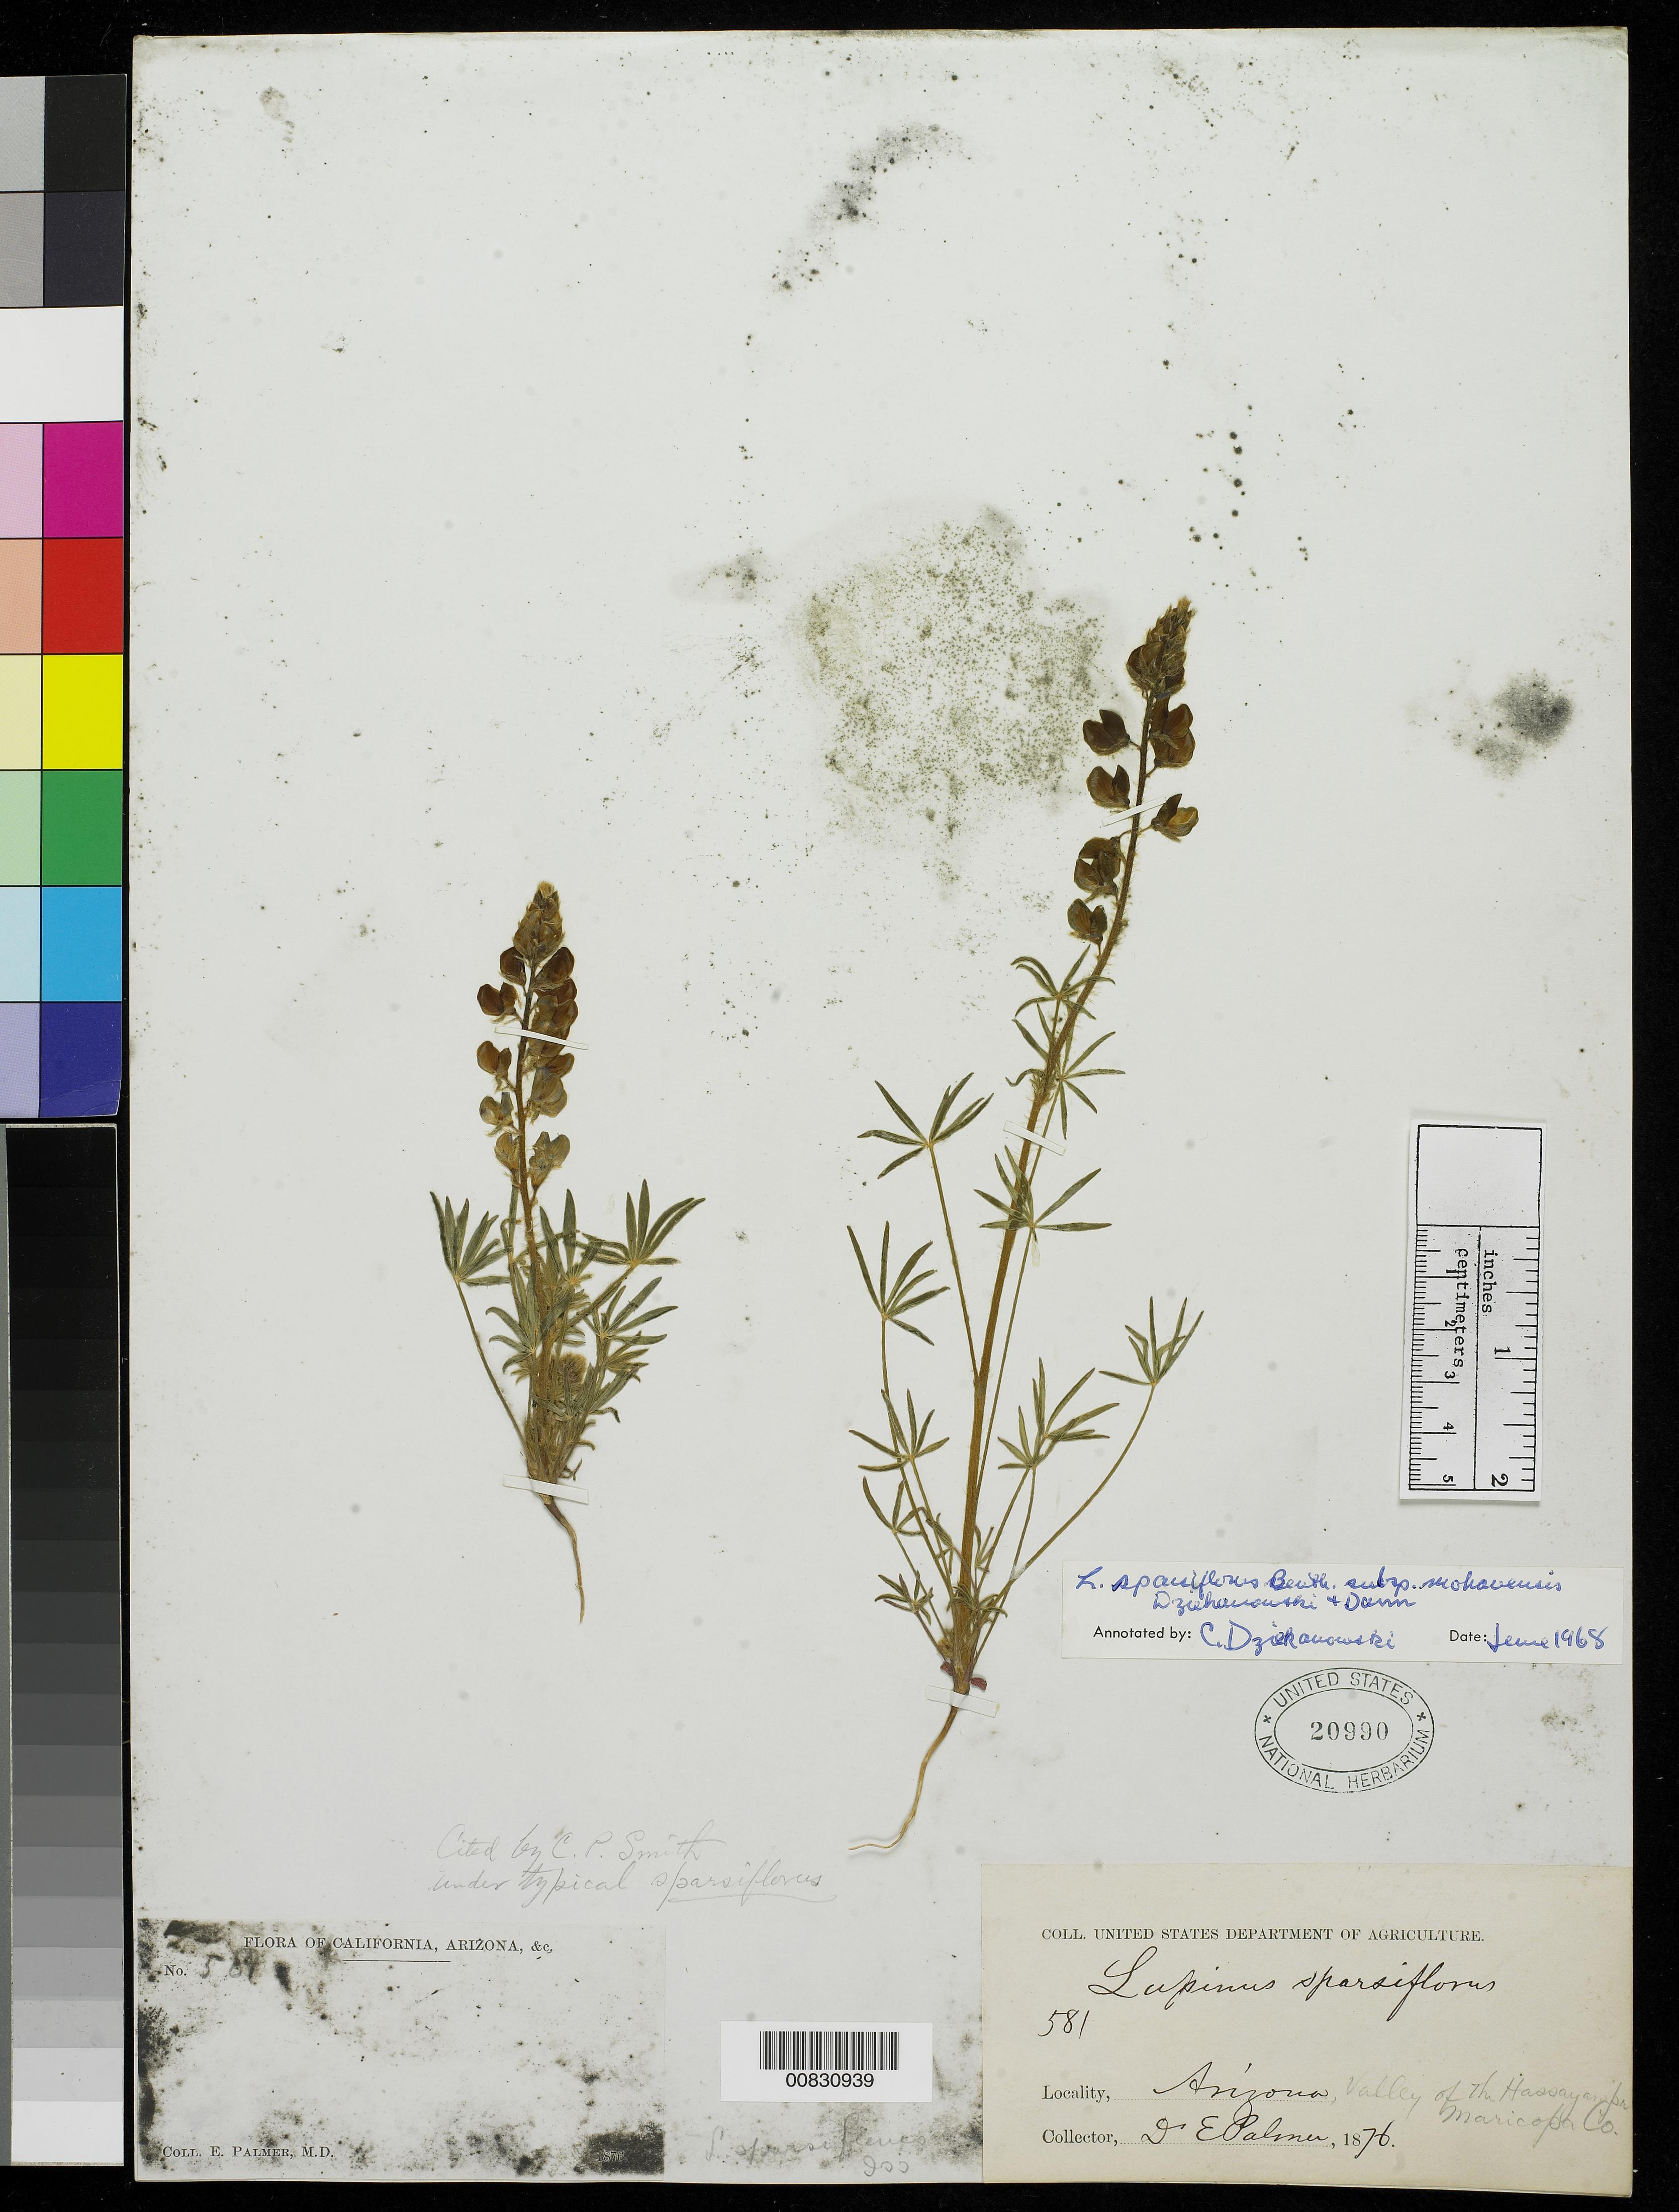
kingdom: Plantae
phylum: Tracheophyta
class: Magnoliopsida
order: Fabales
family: Fabaceae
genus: Lupinus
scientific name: Lupinus sparsiflorus subsp. mohavensis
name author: Dziekanowski & D.B. Dunn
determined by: Dziekanowski, C. T.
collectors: E. Palmer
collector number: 581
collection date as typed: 1876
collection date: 1876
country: United States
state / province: Arizona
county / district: Maricopa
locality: Valley of the Hassayampa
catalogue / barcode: US 20990